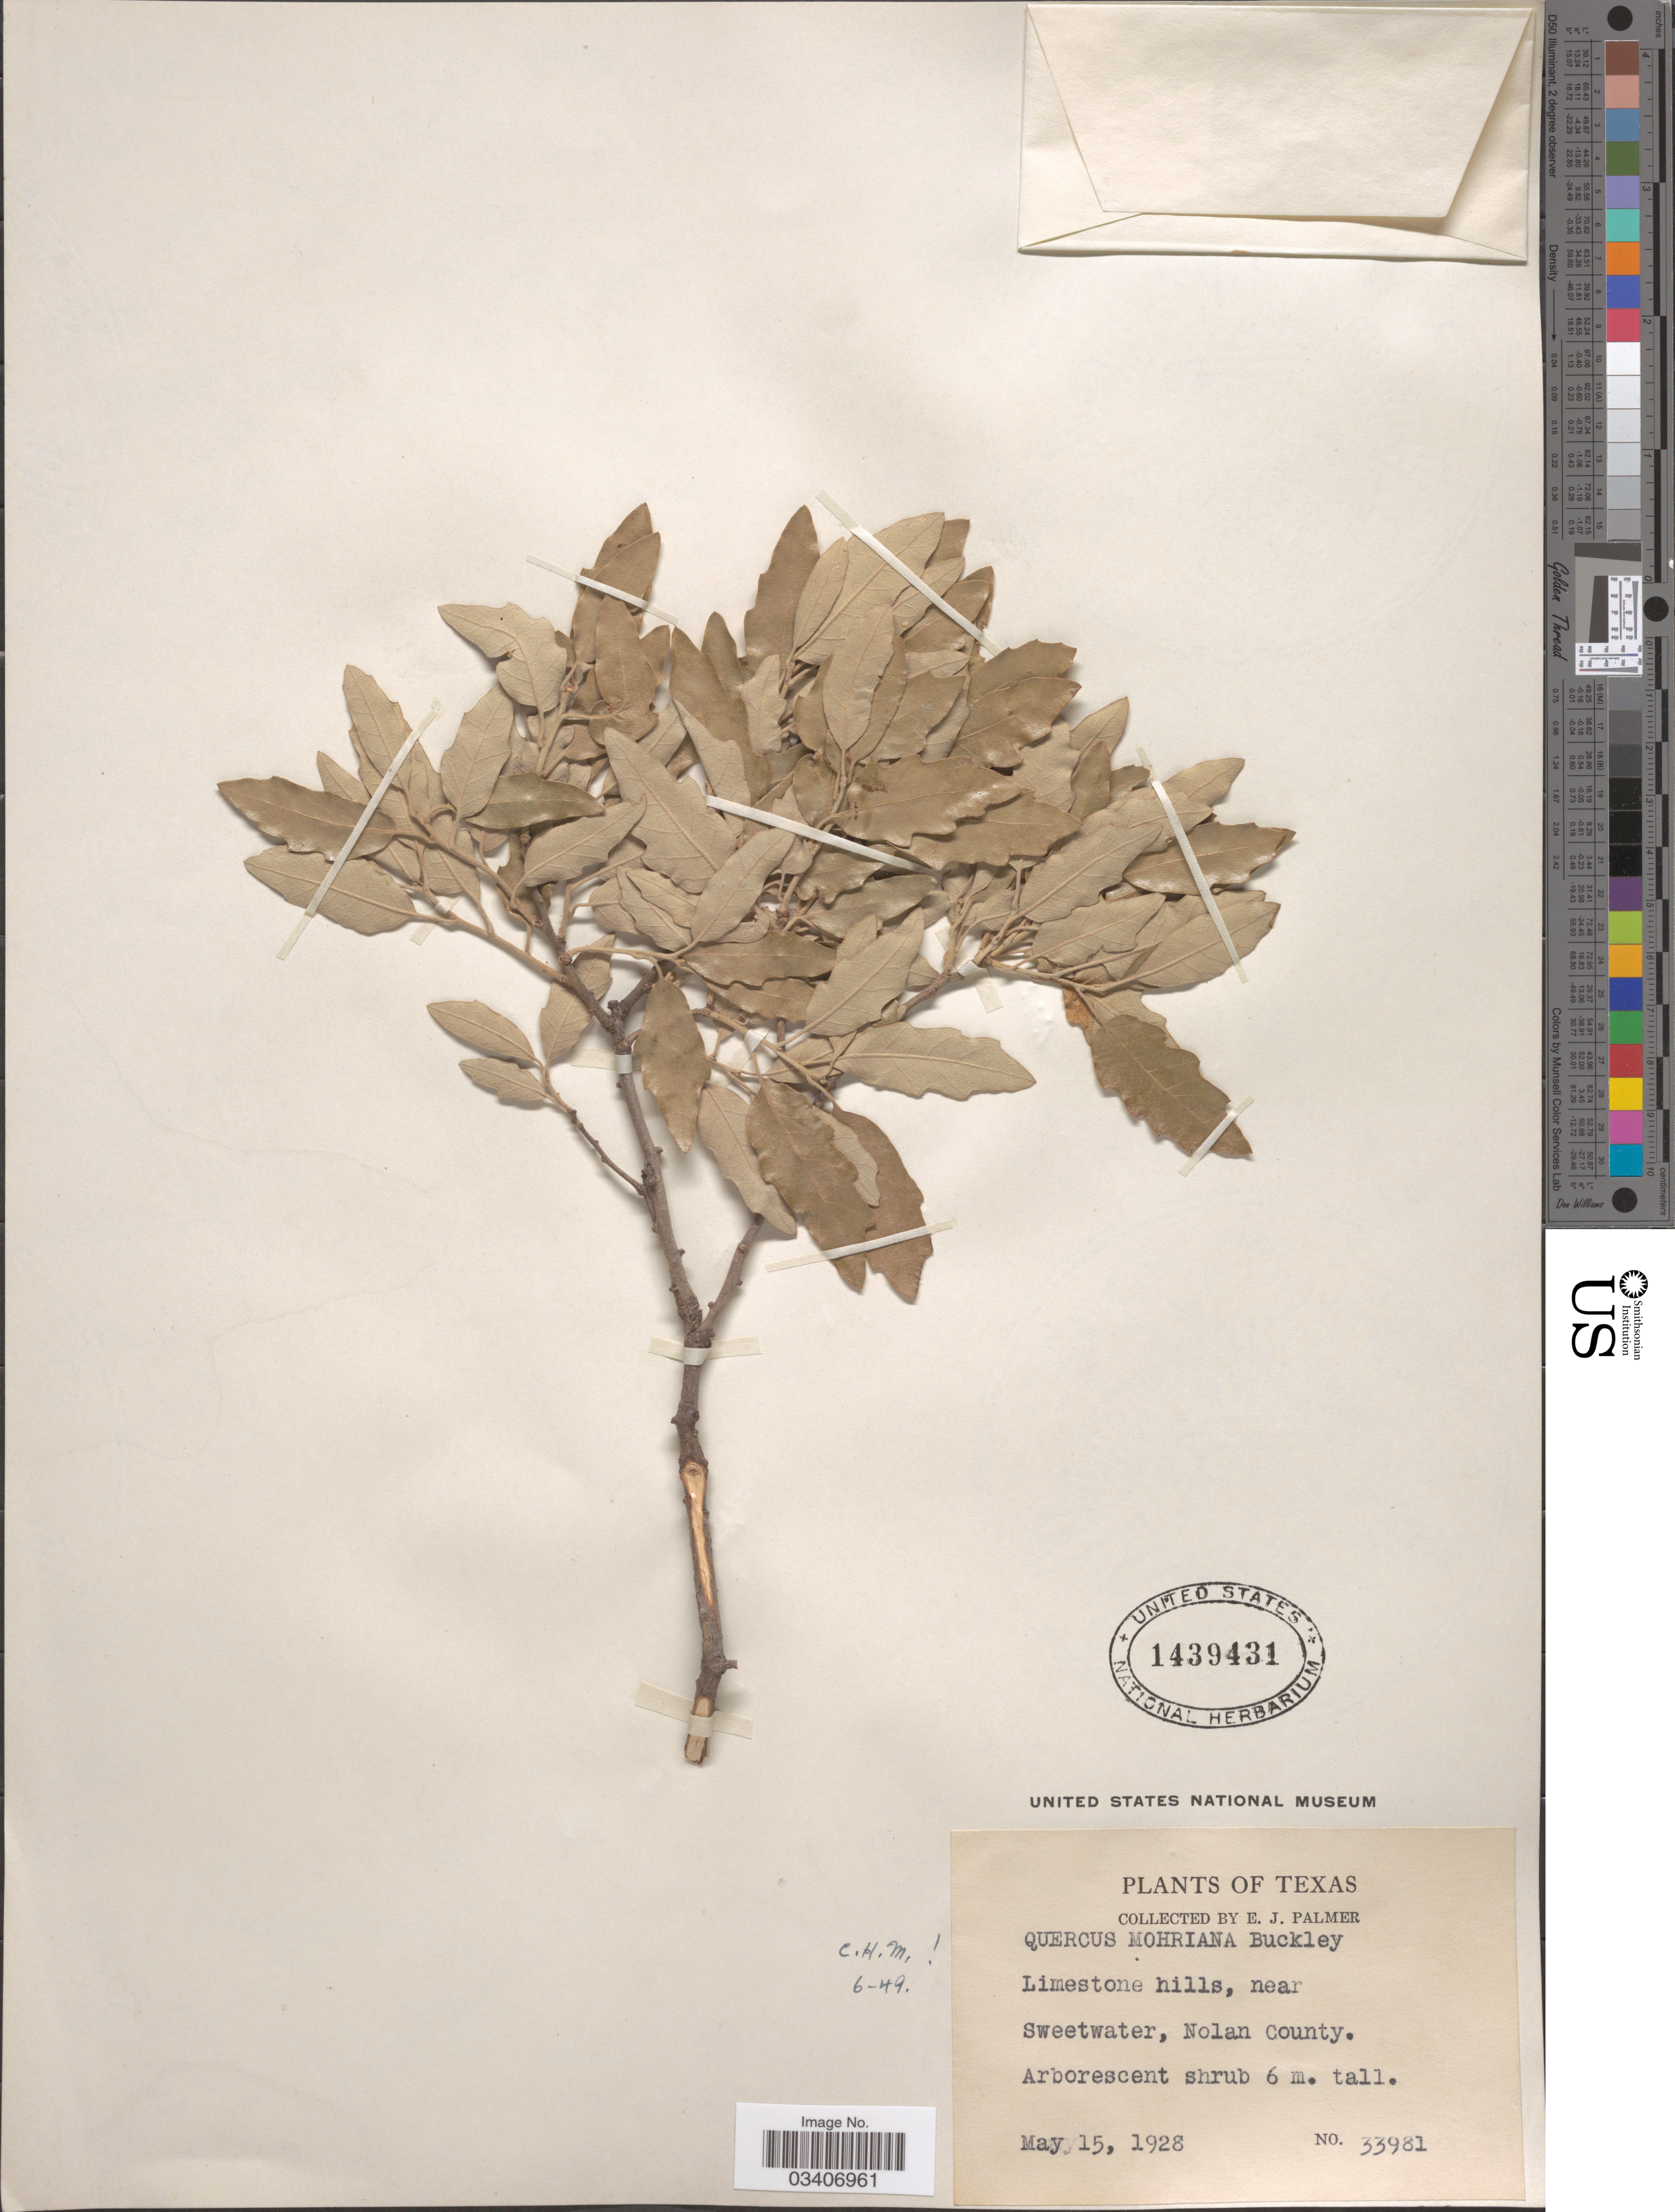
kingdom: Plantae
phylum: Tracheophyta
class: Magnoliopsida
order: Fagales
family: Fagaceae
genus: Quercus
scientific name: Quercus mohriana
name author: Buckley ex Rydb.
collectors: E. J. Palmer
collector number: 33981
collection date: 1928-05-15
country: United States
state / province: Texas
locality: Near Sweetwater, Nolan County.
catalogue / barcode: US 1439431